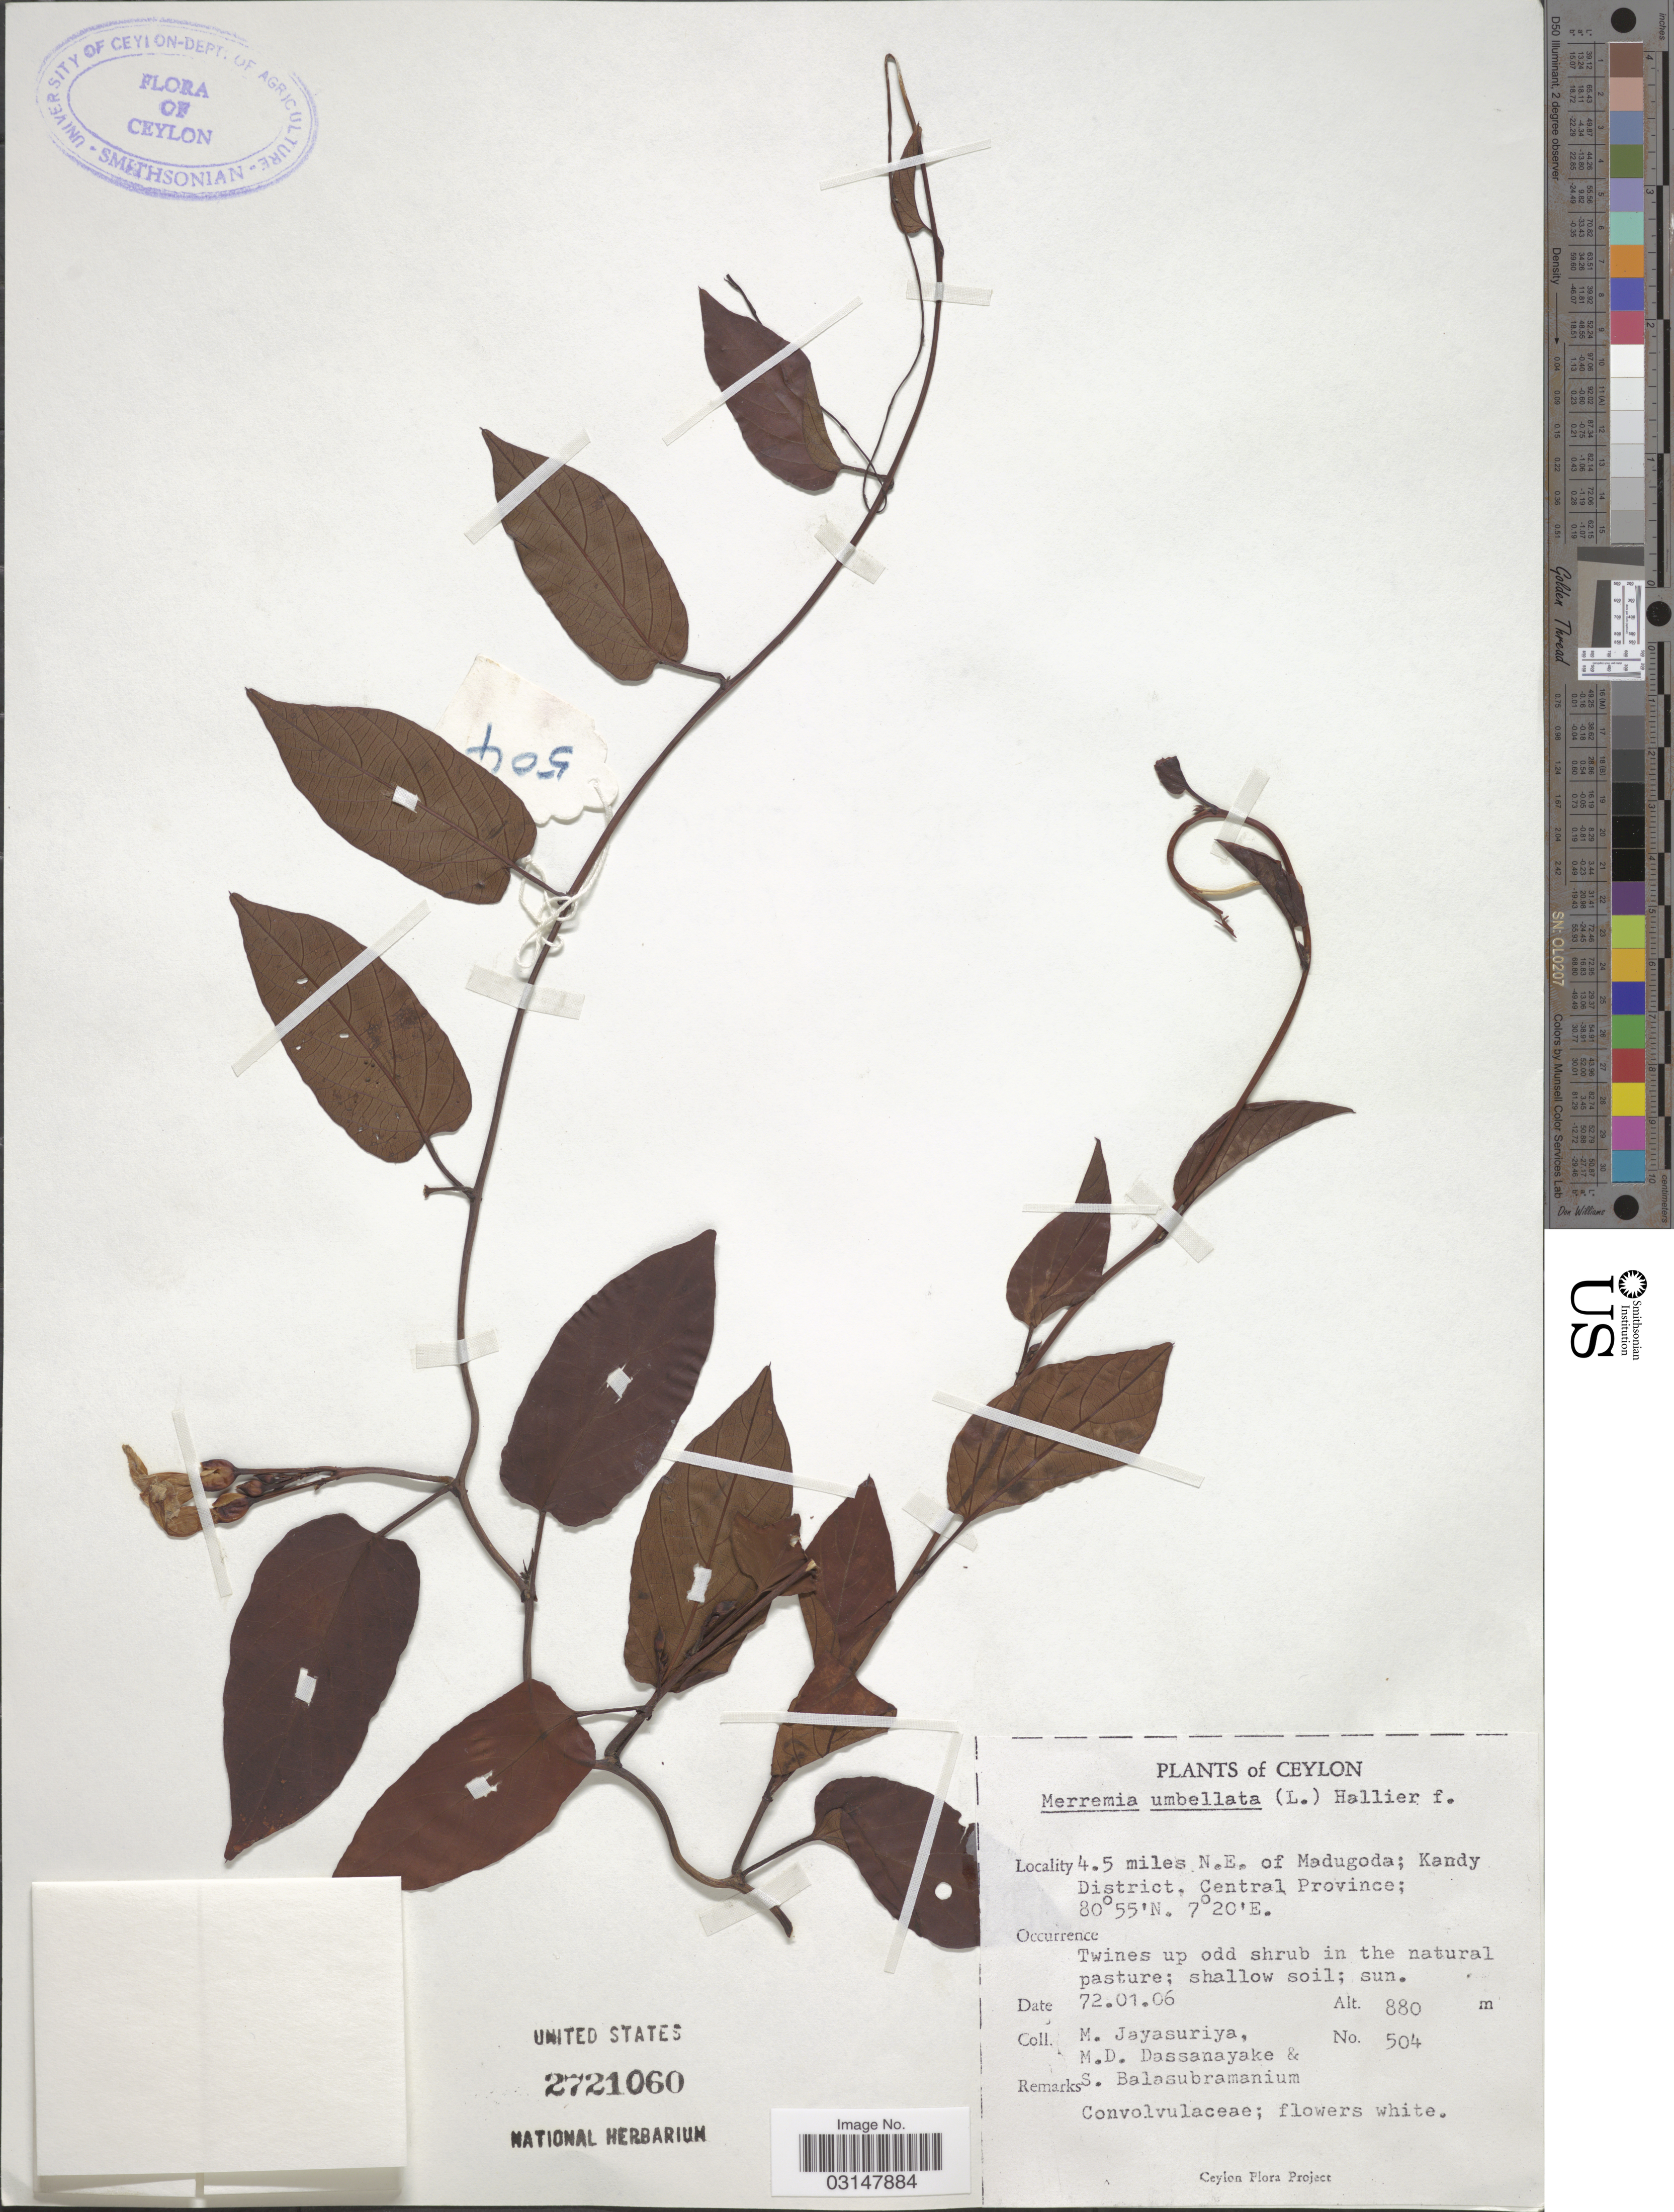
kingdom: Plantae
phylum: Tracheophyta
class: Magnoliopsida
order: Solanales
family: Convolvulaceae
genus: Camonea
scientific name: Camonea pilosa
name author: (Houtt.) A. R. Simões & Staples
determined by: Strong, Mark T., (BOT), Smithsonian Institution - National Museum of Natural History (UNITED STATES)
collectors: M. Jayasuriya, M. D. Dassanayake & S. Balasubramanium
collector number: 504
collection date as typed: Transcribed d/m/y: 6/1/72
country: Sri Lanka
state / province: Central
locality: Ceylon. 4.5 miles N.E. of Madugoda; Kandy District.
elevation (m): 880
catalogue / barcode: US 2721060